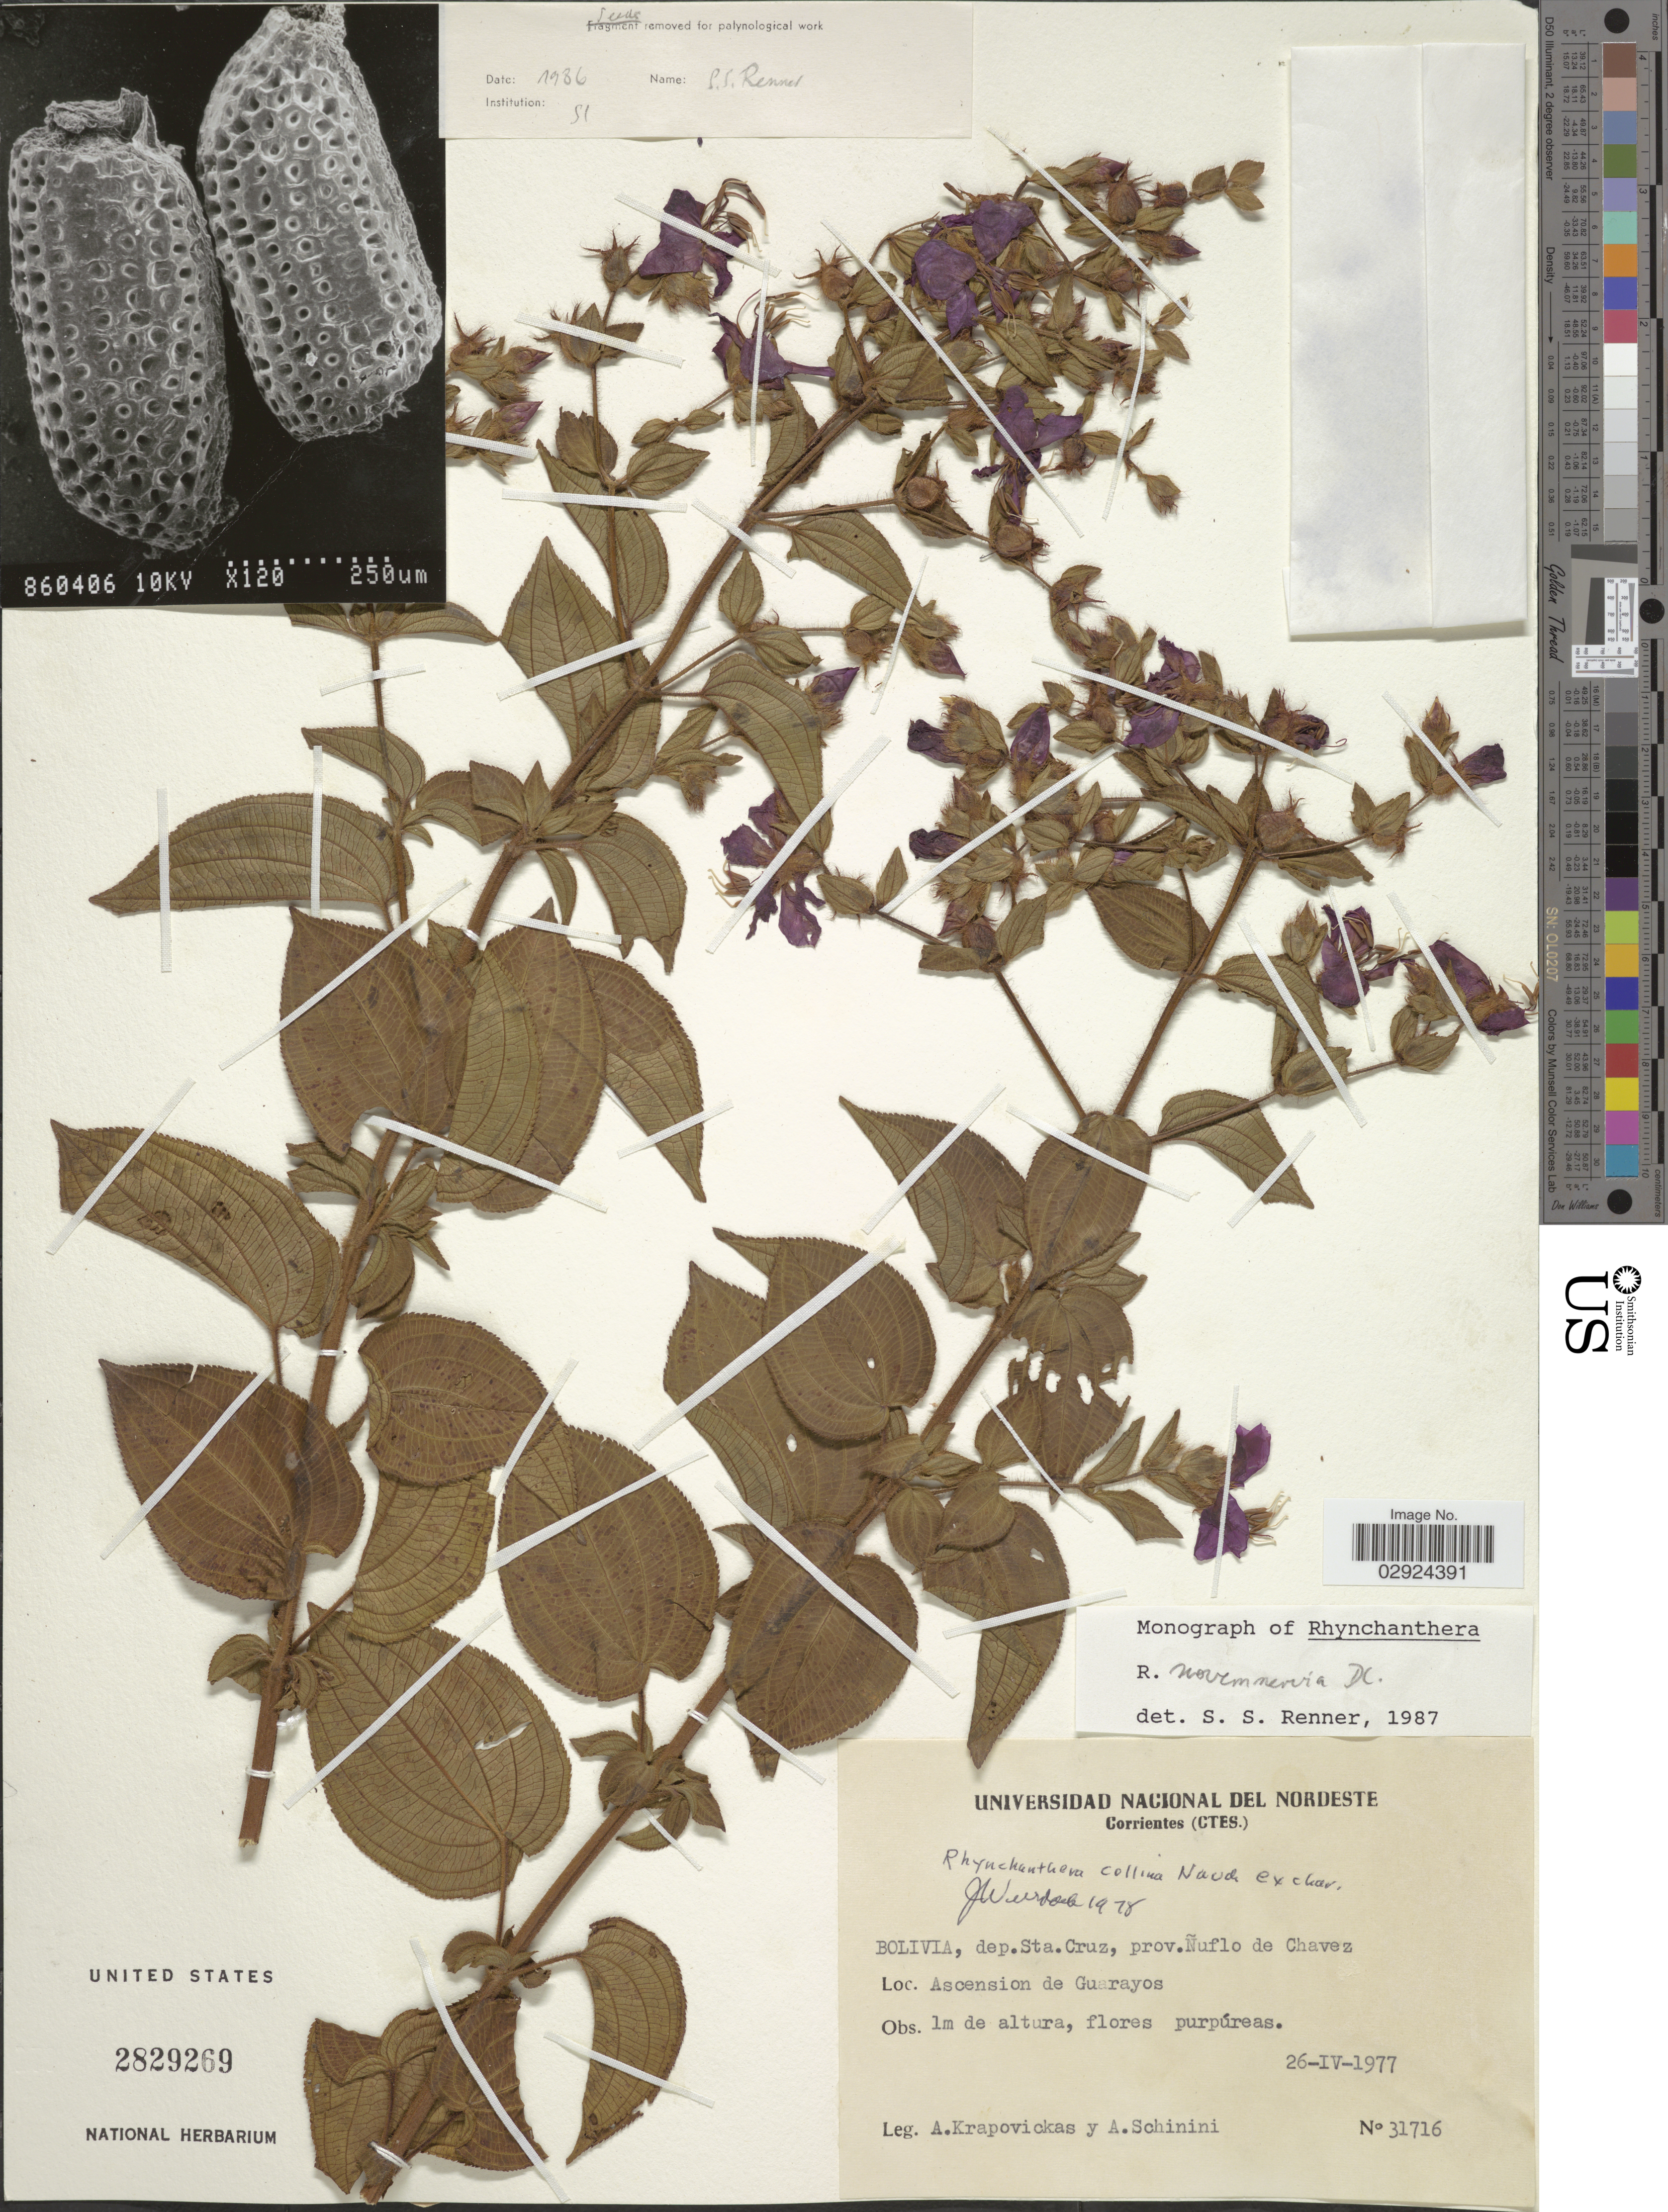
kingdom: Plantae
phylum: Tracheophyta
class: Magnoliopsida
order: Myrtales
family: Melastomataceae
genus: Rhynchanthera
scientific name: Rhynchanthera novemnervia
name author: DC.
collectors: A. Krapovickas & A. Schinini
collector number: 31716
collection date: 1977-04-26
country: Bolivia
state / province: Santa Cruz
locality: Dep. Sta. Cruz, prov. Ñuflo de Chavez, Ascension de Guarayos.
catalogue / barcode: US 2829269